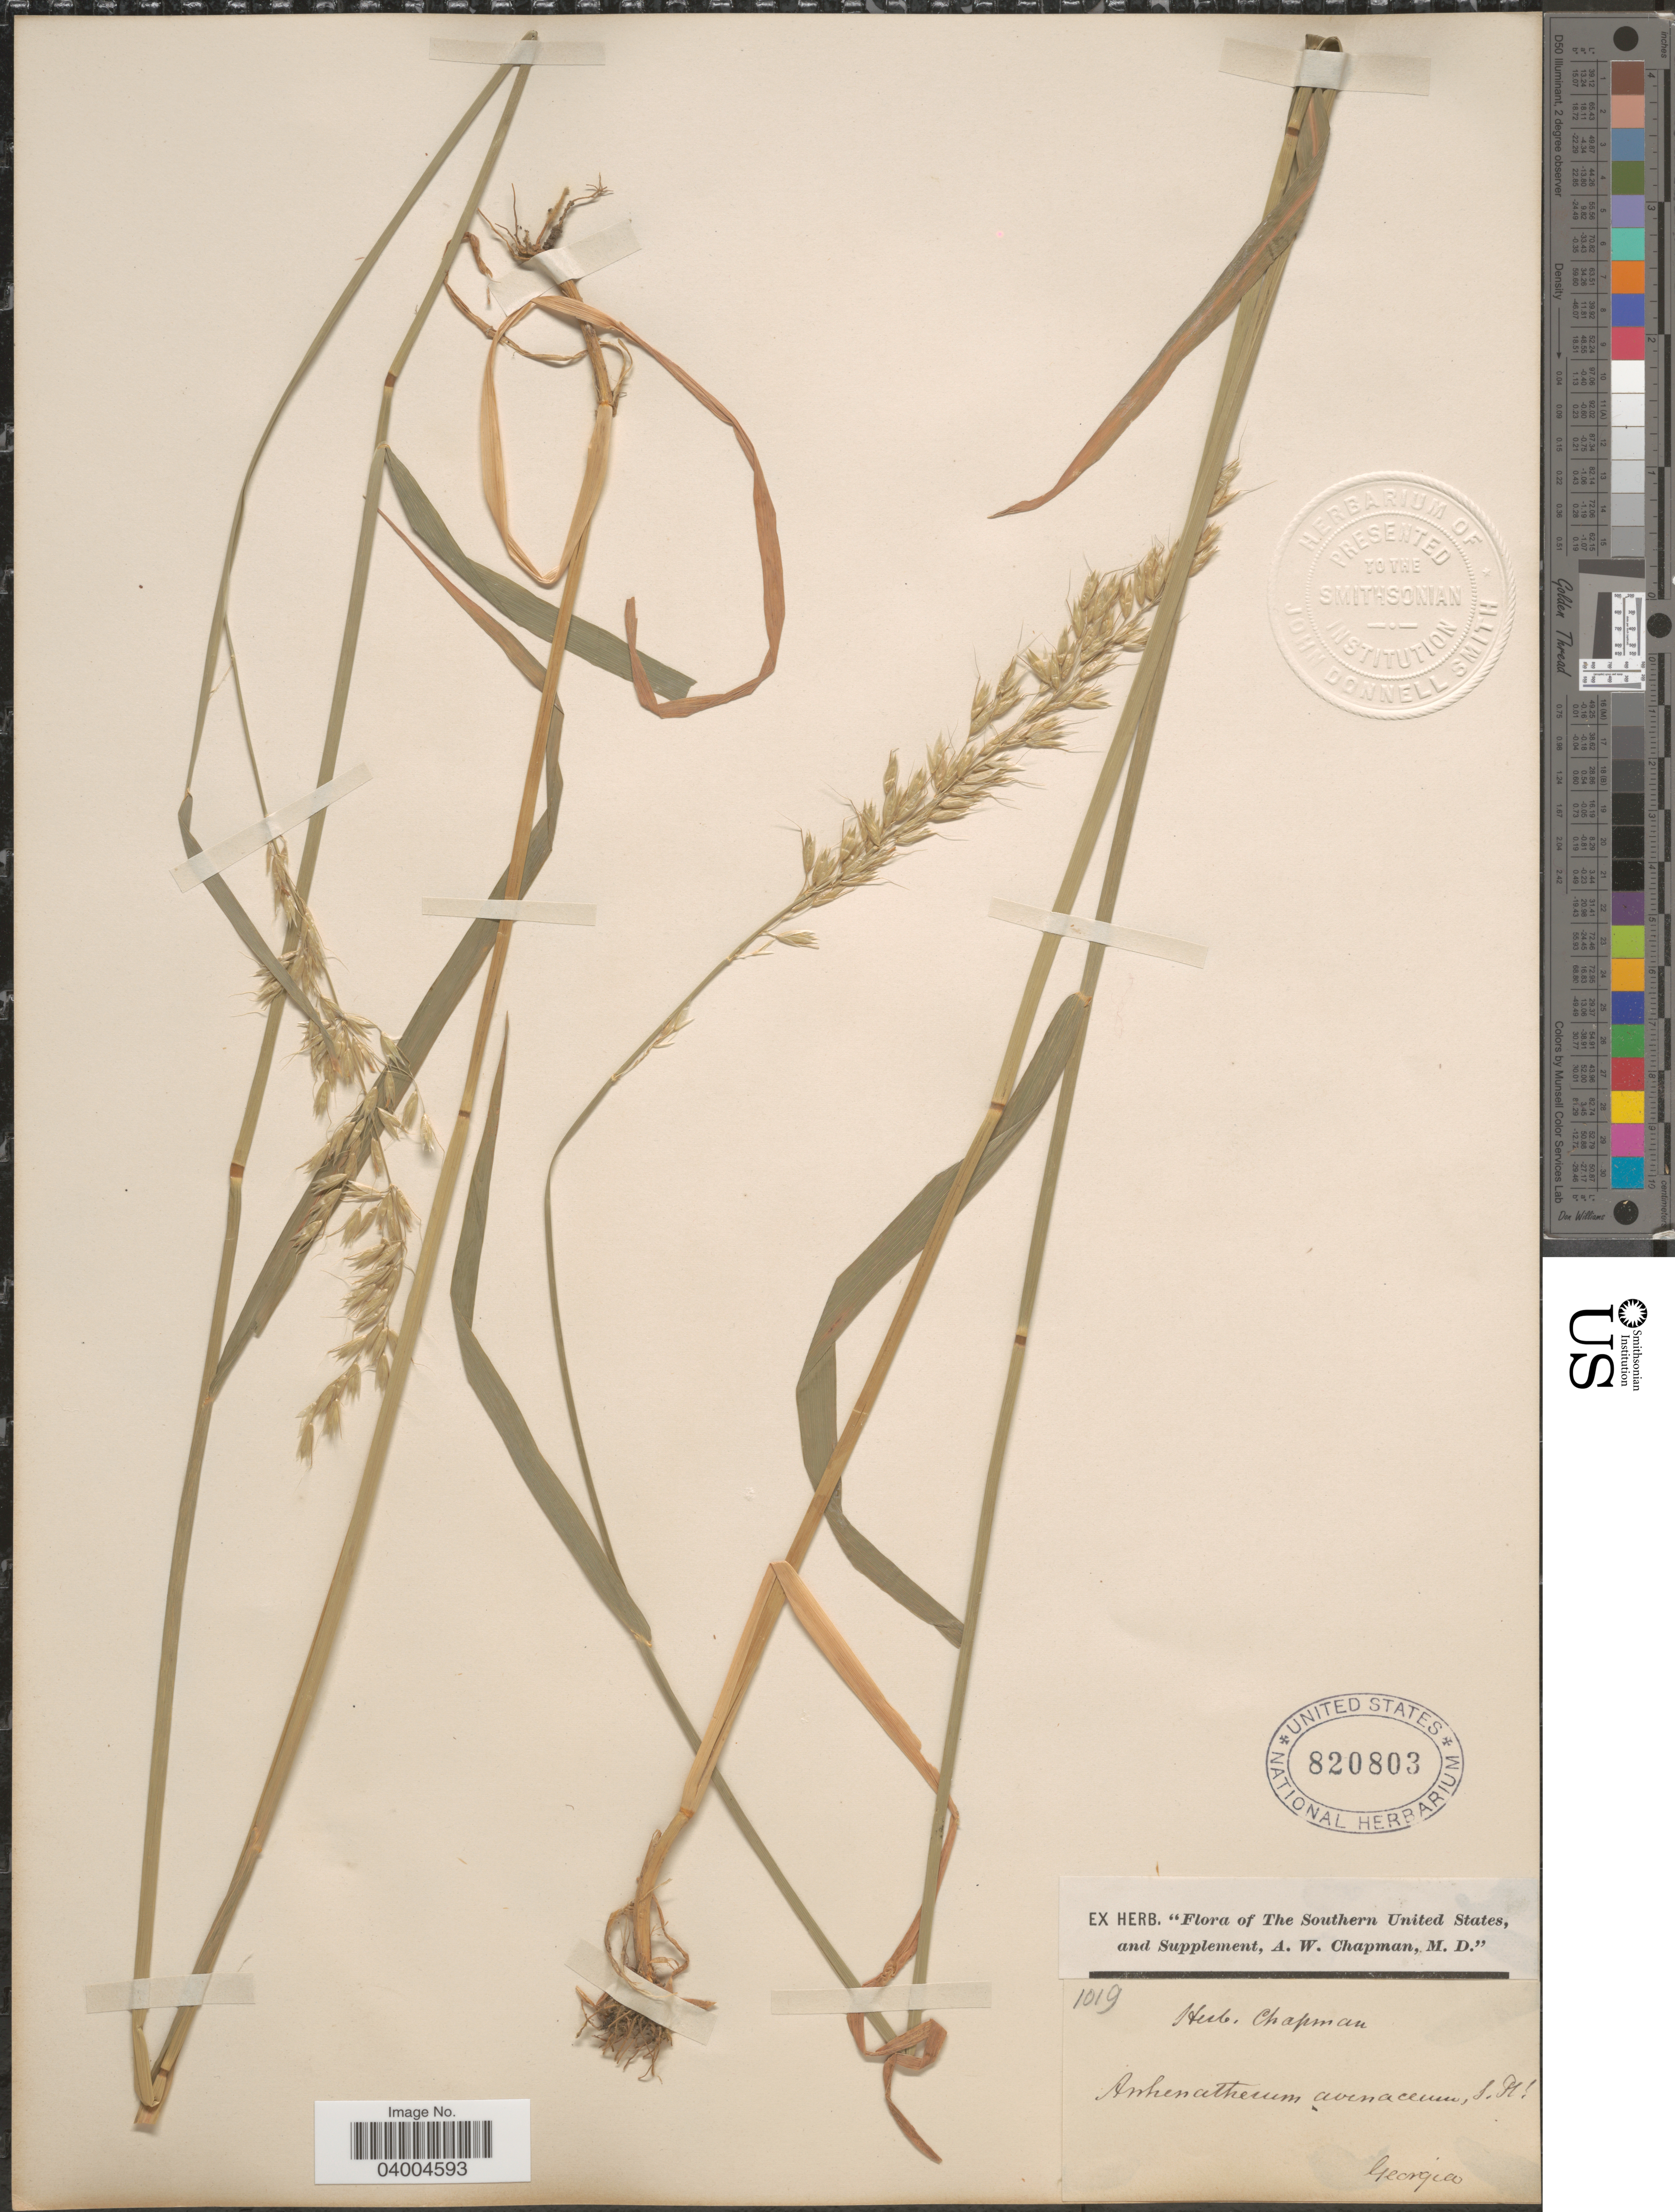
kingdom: Plantae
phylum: Tracheophyta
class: Liliopsida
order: Poales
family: Poaceae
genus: Arrhenatherum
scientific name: Arrhenatherum elatius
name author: (L.) J. Presl & C. Presl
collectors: ex herb. A.W. Chapman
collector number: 1019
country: United States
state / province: Georgia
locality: The Southern United States.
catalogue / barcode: US 820803